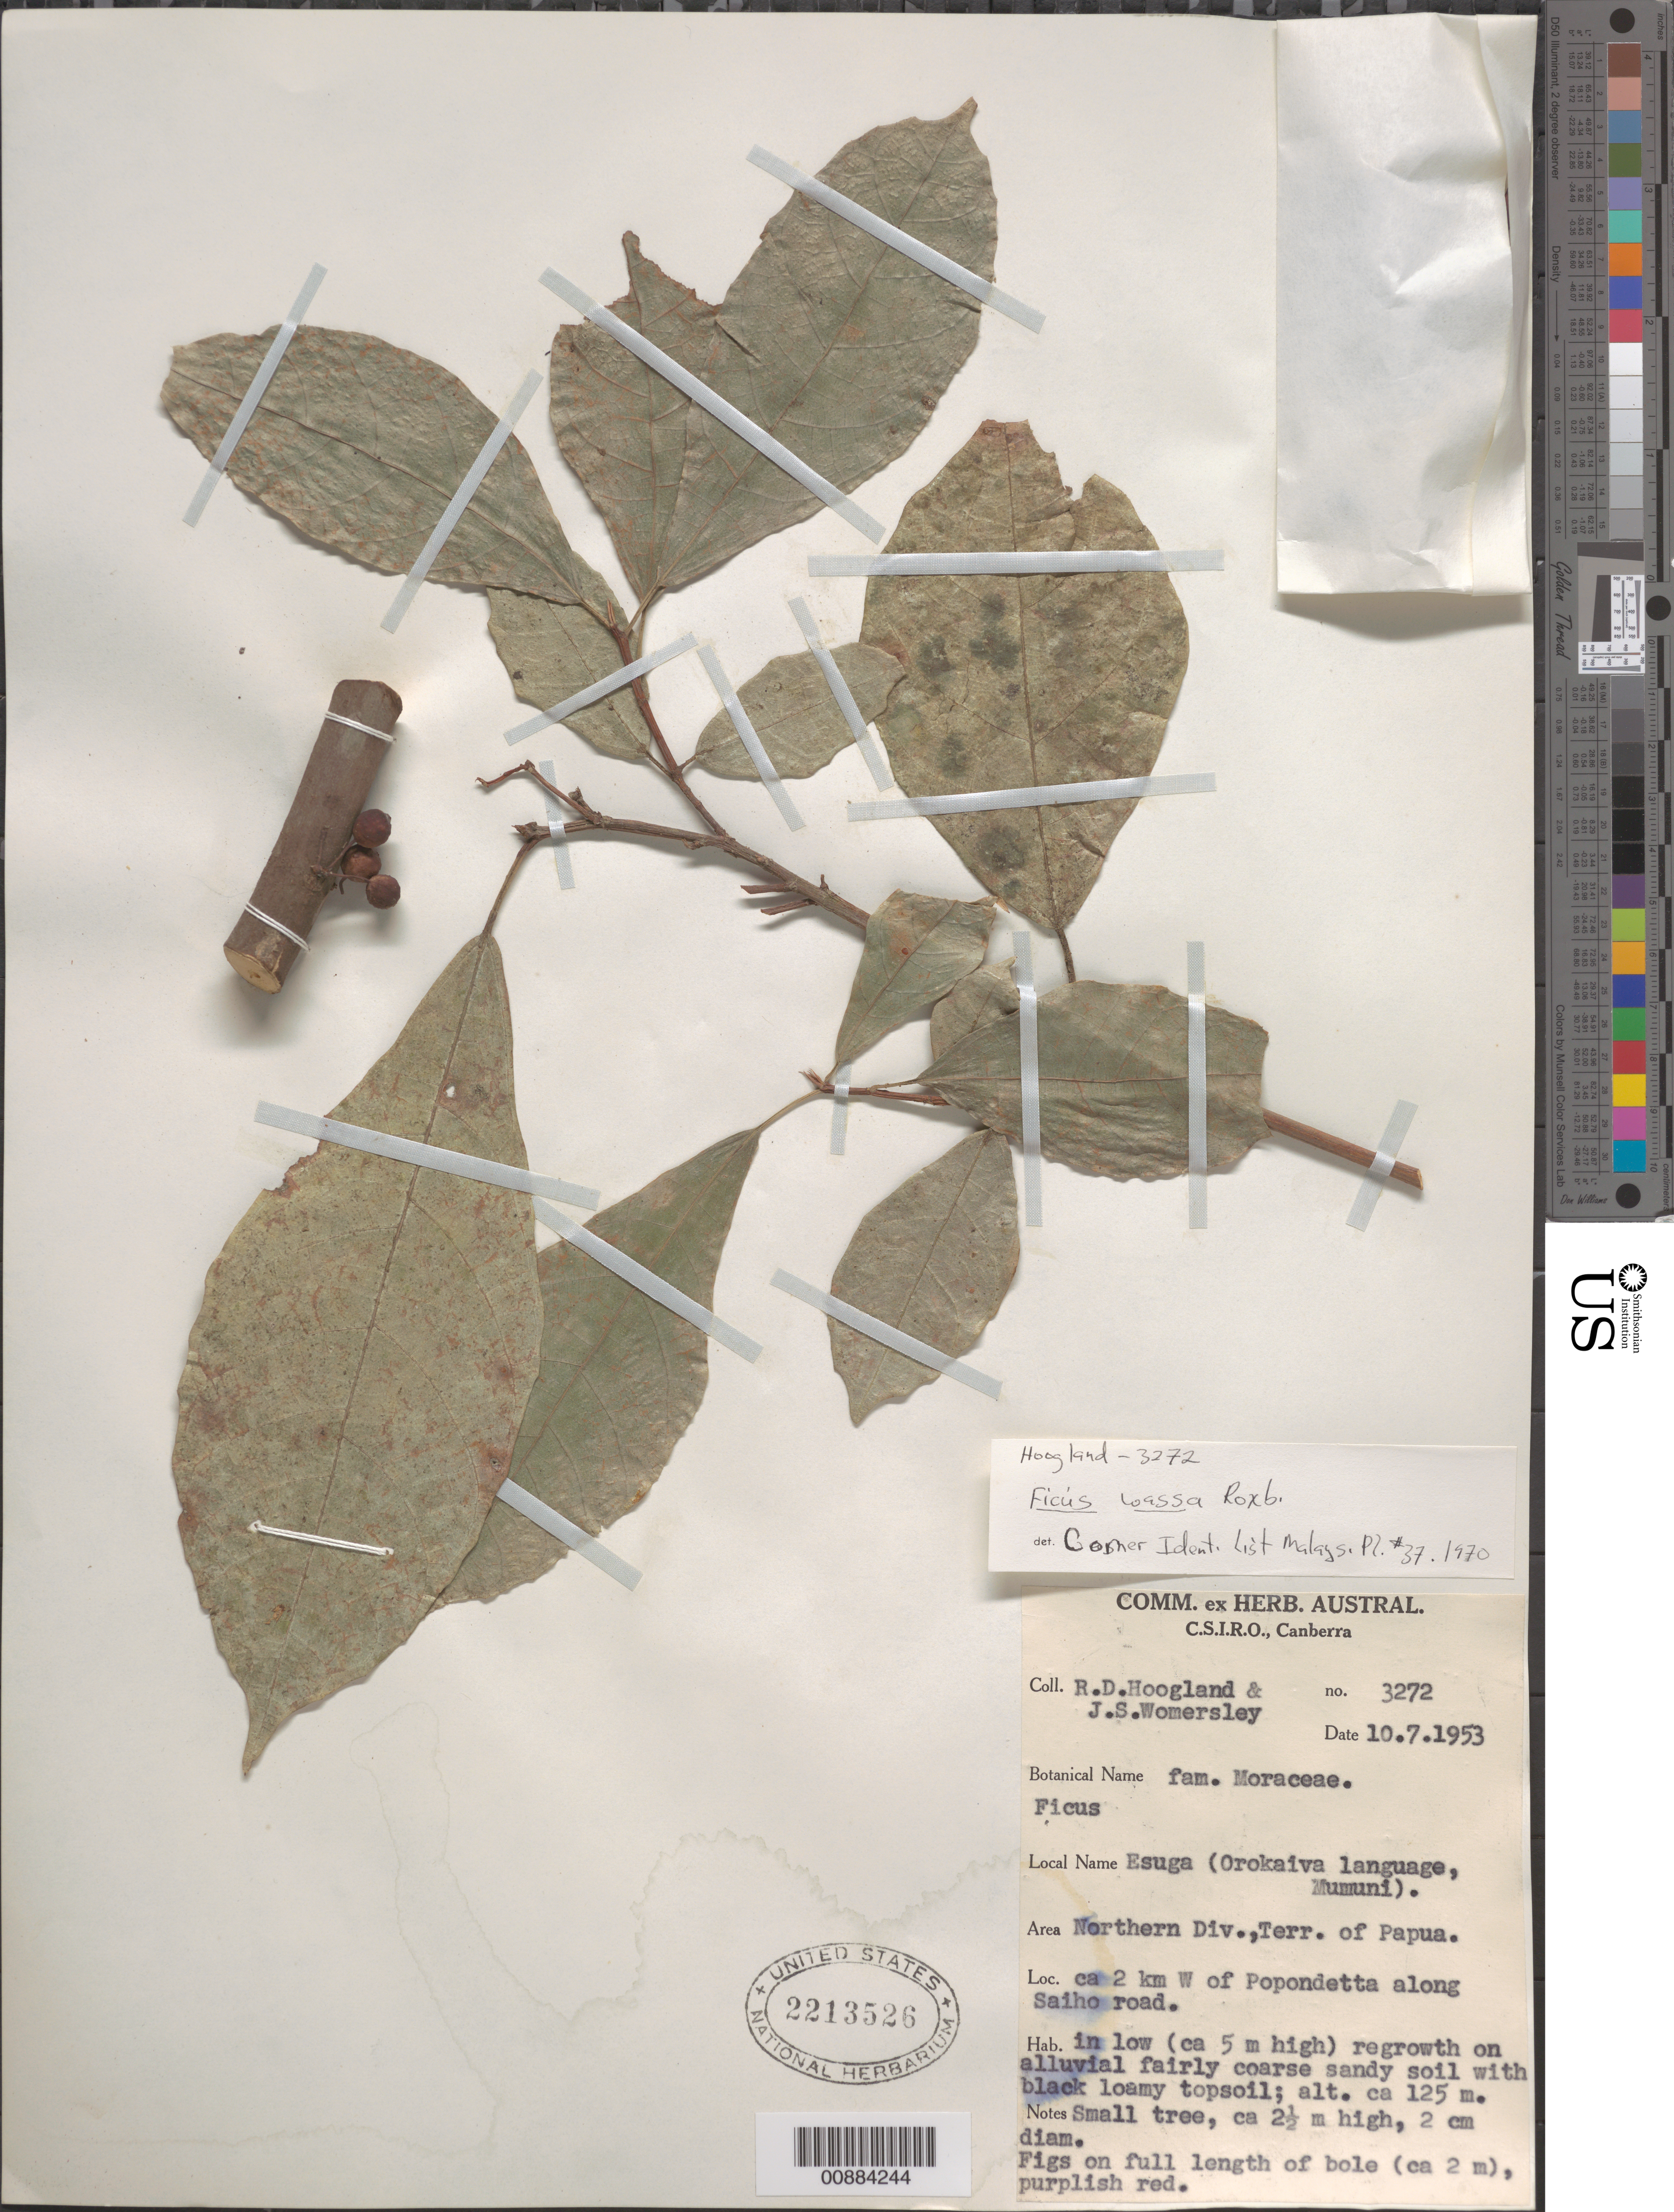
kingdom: Plantae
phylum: Tracheophyta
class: Magnoliopsida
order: Rosales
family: Moraceae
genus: Ficus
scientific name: Ficus wassa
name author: Roxb.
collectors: R. D. Hoogland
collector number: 3272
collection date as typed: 10 Jul 1953 or 07 Oct 1953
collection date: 1953-07-10 or 1953-10-07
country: Papua New Guinea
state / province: Northern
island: New Guinea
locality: ca. 2 km W of Popondetta along Saiho road.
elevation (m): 125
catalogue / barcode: US 2213526